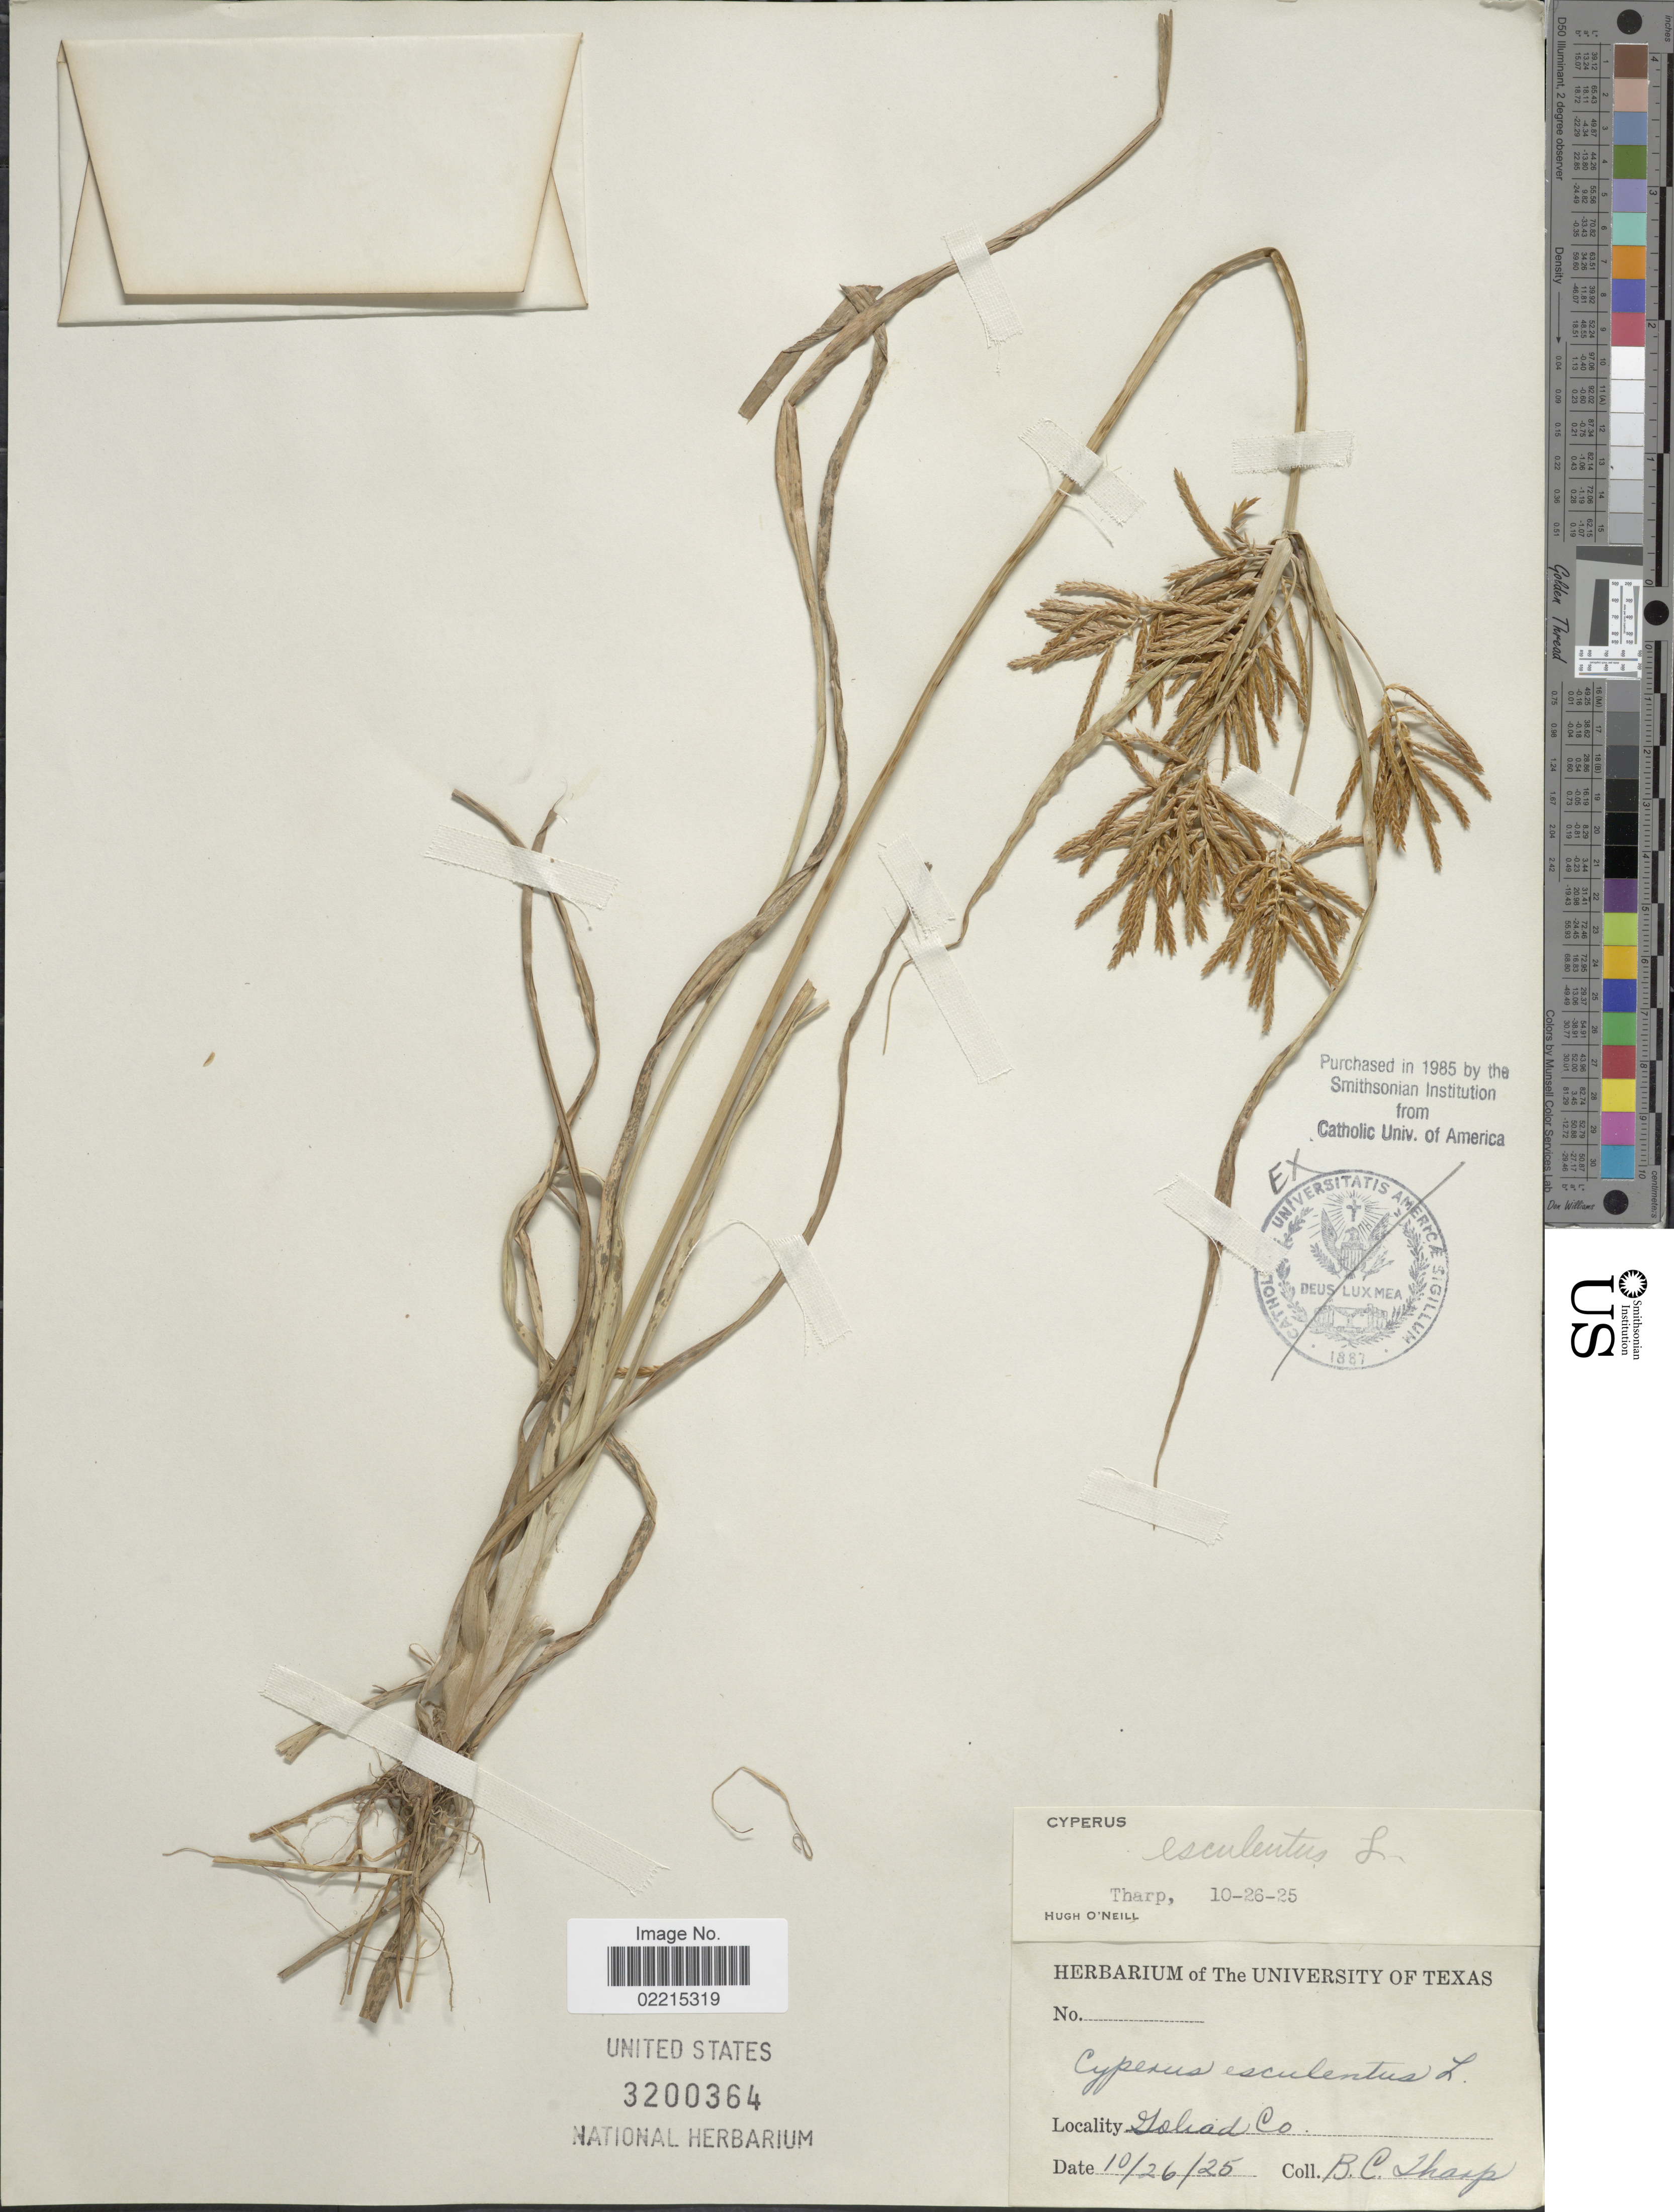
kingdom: Plantae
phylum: Tracheophyta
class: Liliopsida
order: Poales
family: Cyperaceae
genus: Cyperus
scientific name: Cyperus esculentus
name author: L.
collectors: B. C. Tharp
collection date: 1925-10-26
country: United States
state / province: Texas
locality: Goliad Co.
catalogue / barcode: US 3200364